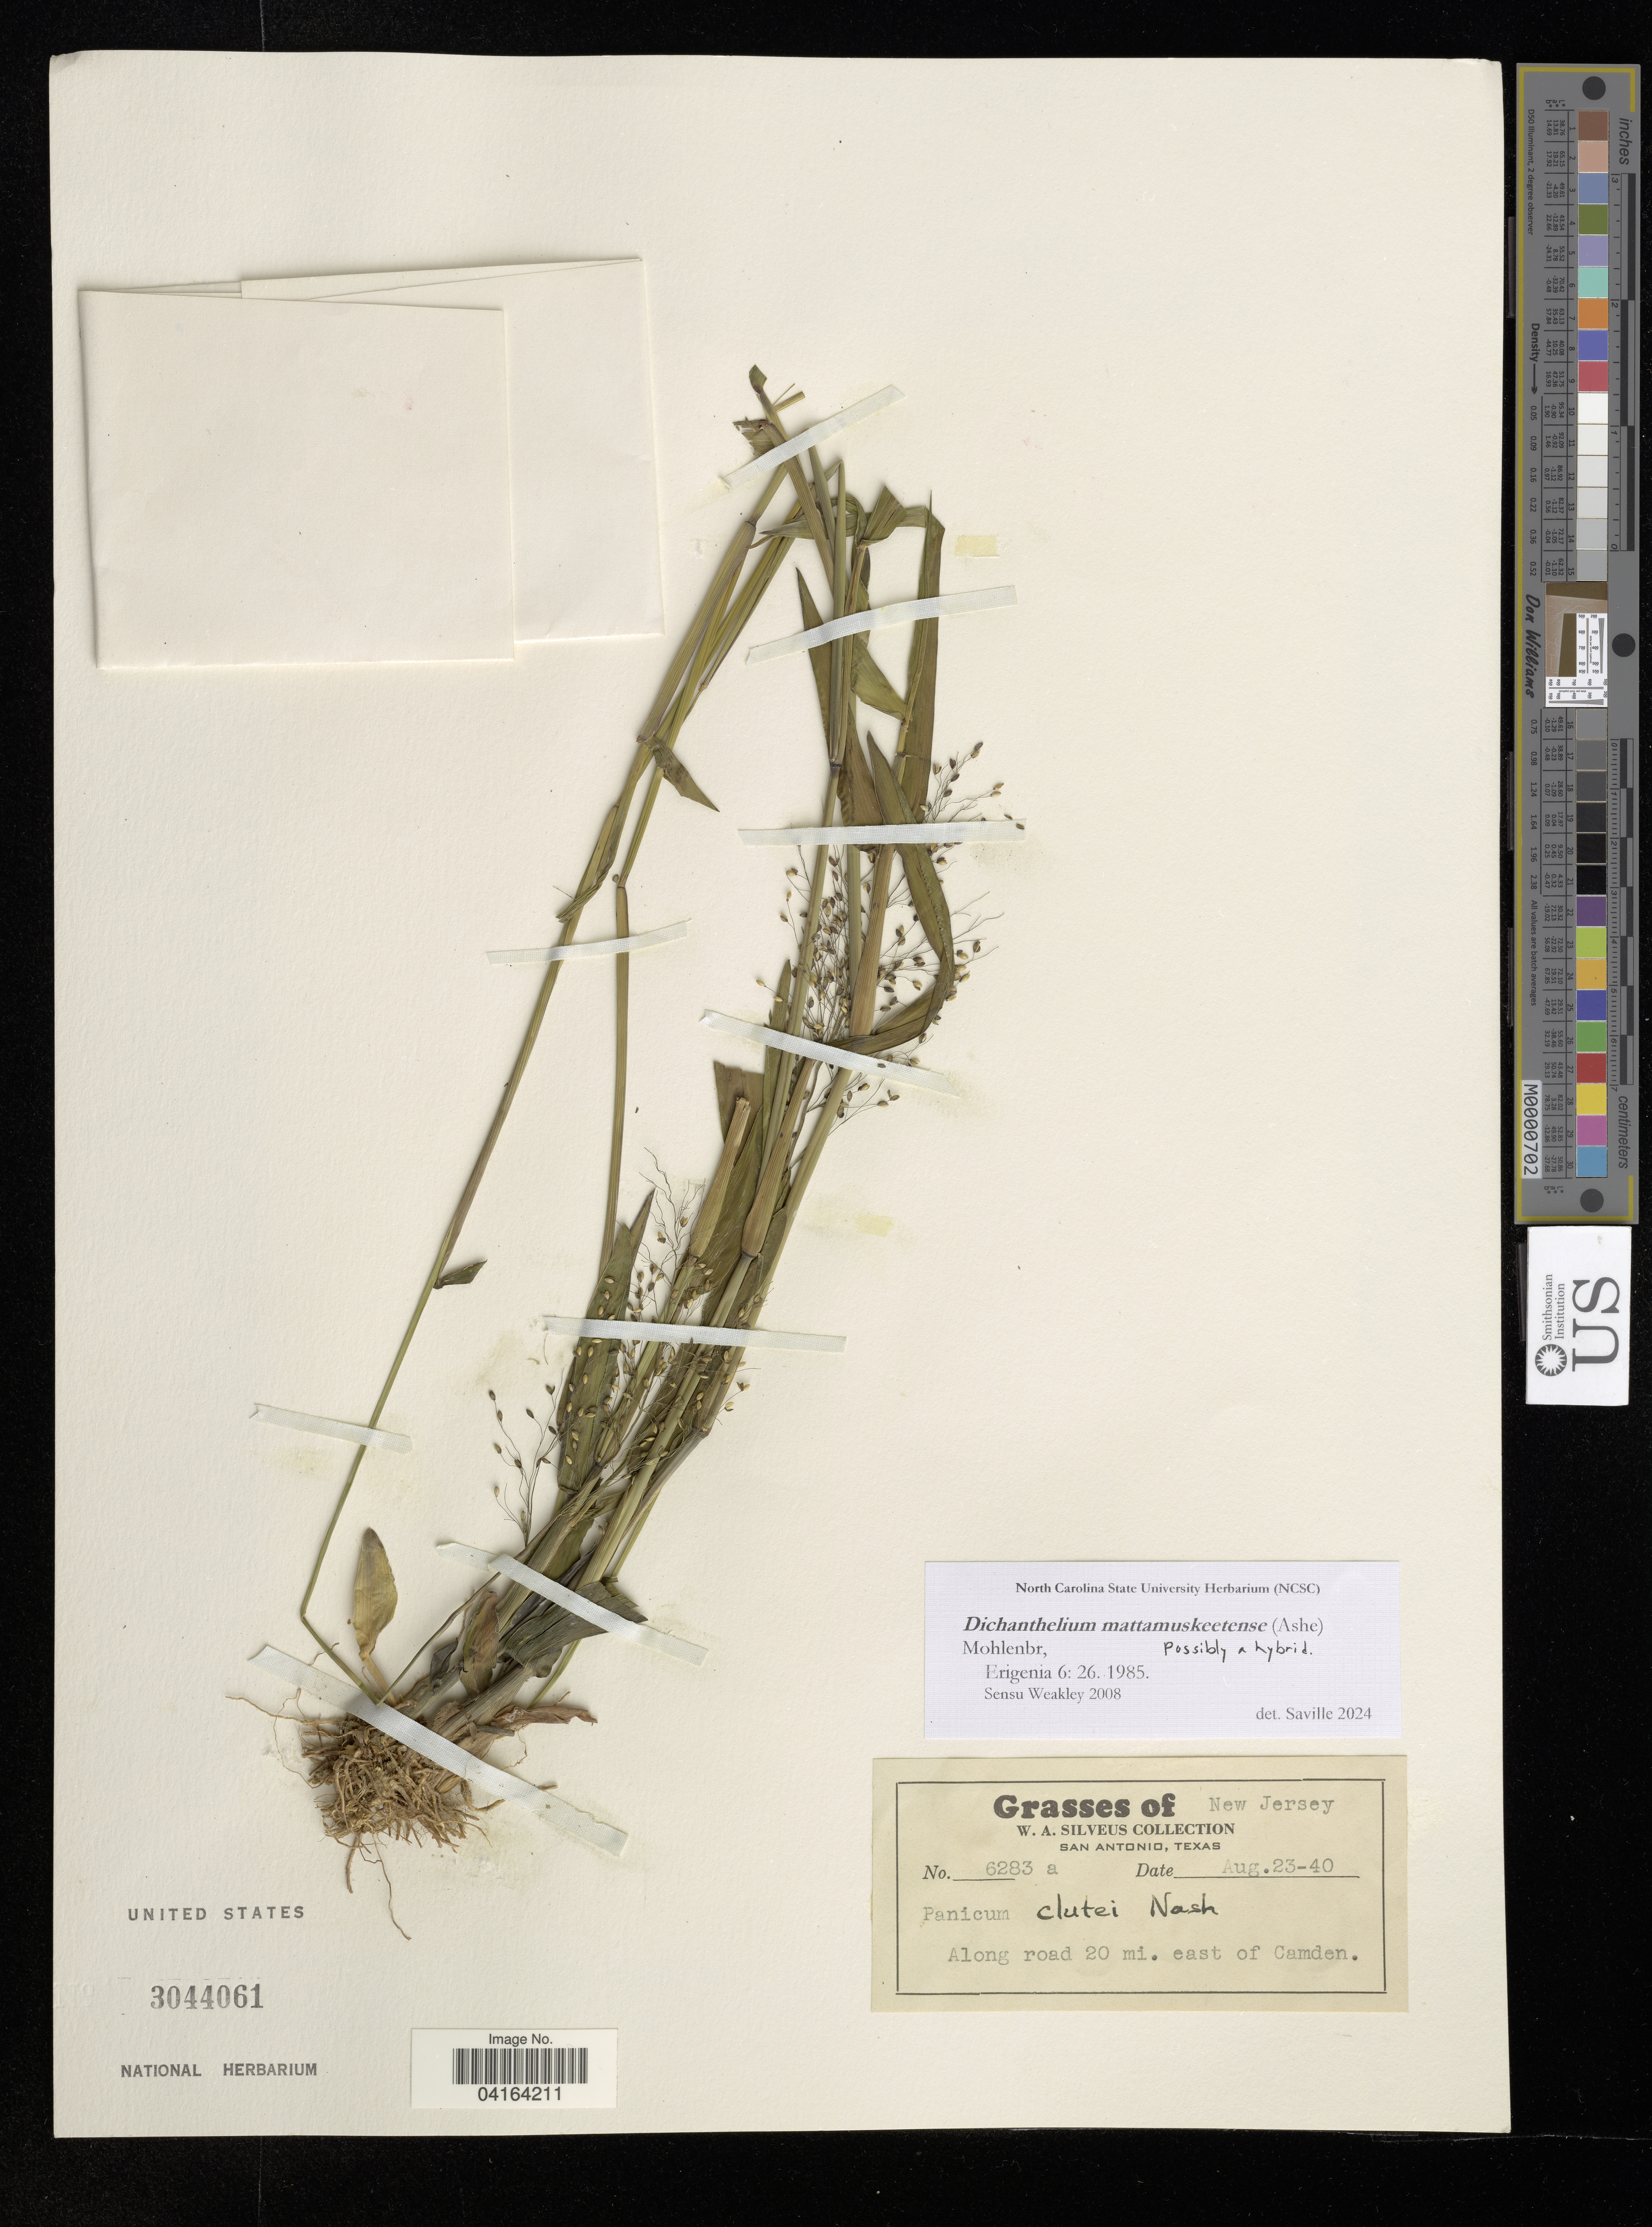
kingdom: Plantae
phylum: Tracheophyta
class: Liliopsida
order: Poales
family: Poaceae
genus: Dichanthelium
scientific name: Dichanthelium mattamuskeetense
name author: (Ashe) Mohlenbr.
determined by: Saville, A. C., (NCSC), North Carolina State University (UNITED STATES)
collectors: W. Silveus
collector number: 6283a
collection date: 1940-08-23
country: United States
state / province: New Jersey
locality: Along road 20 mi. east of Camden.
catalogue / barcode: US 3044061